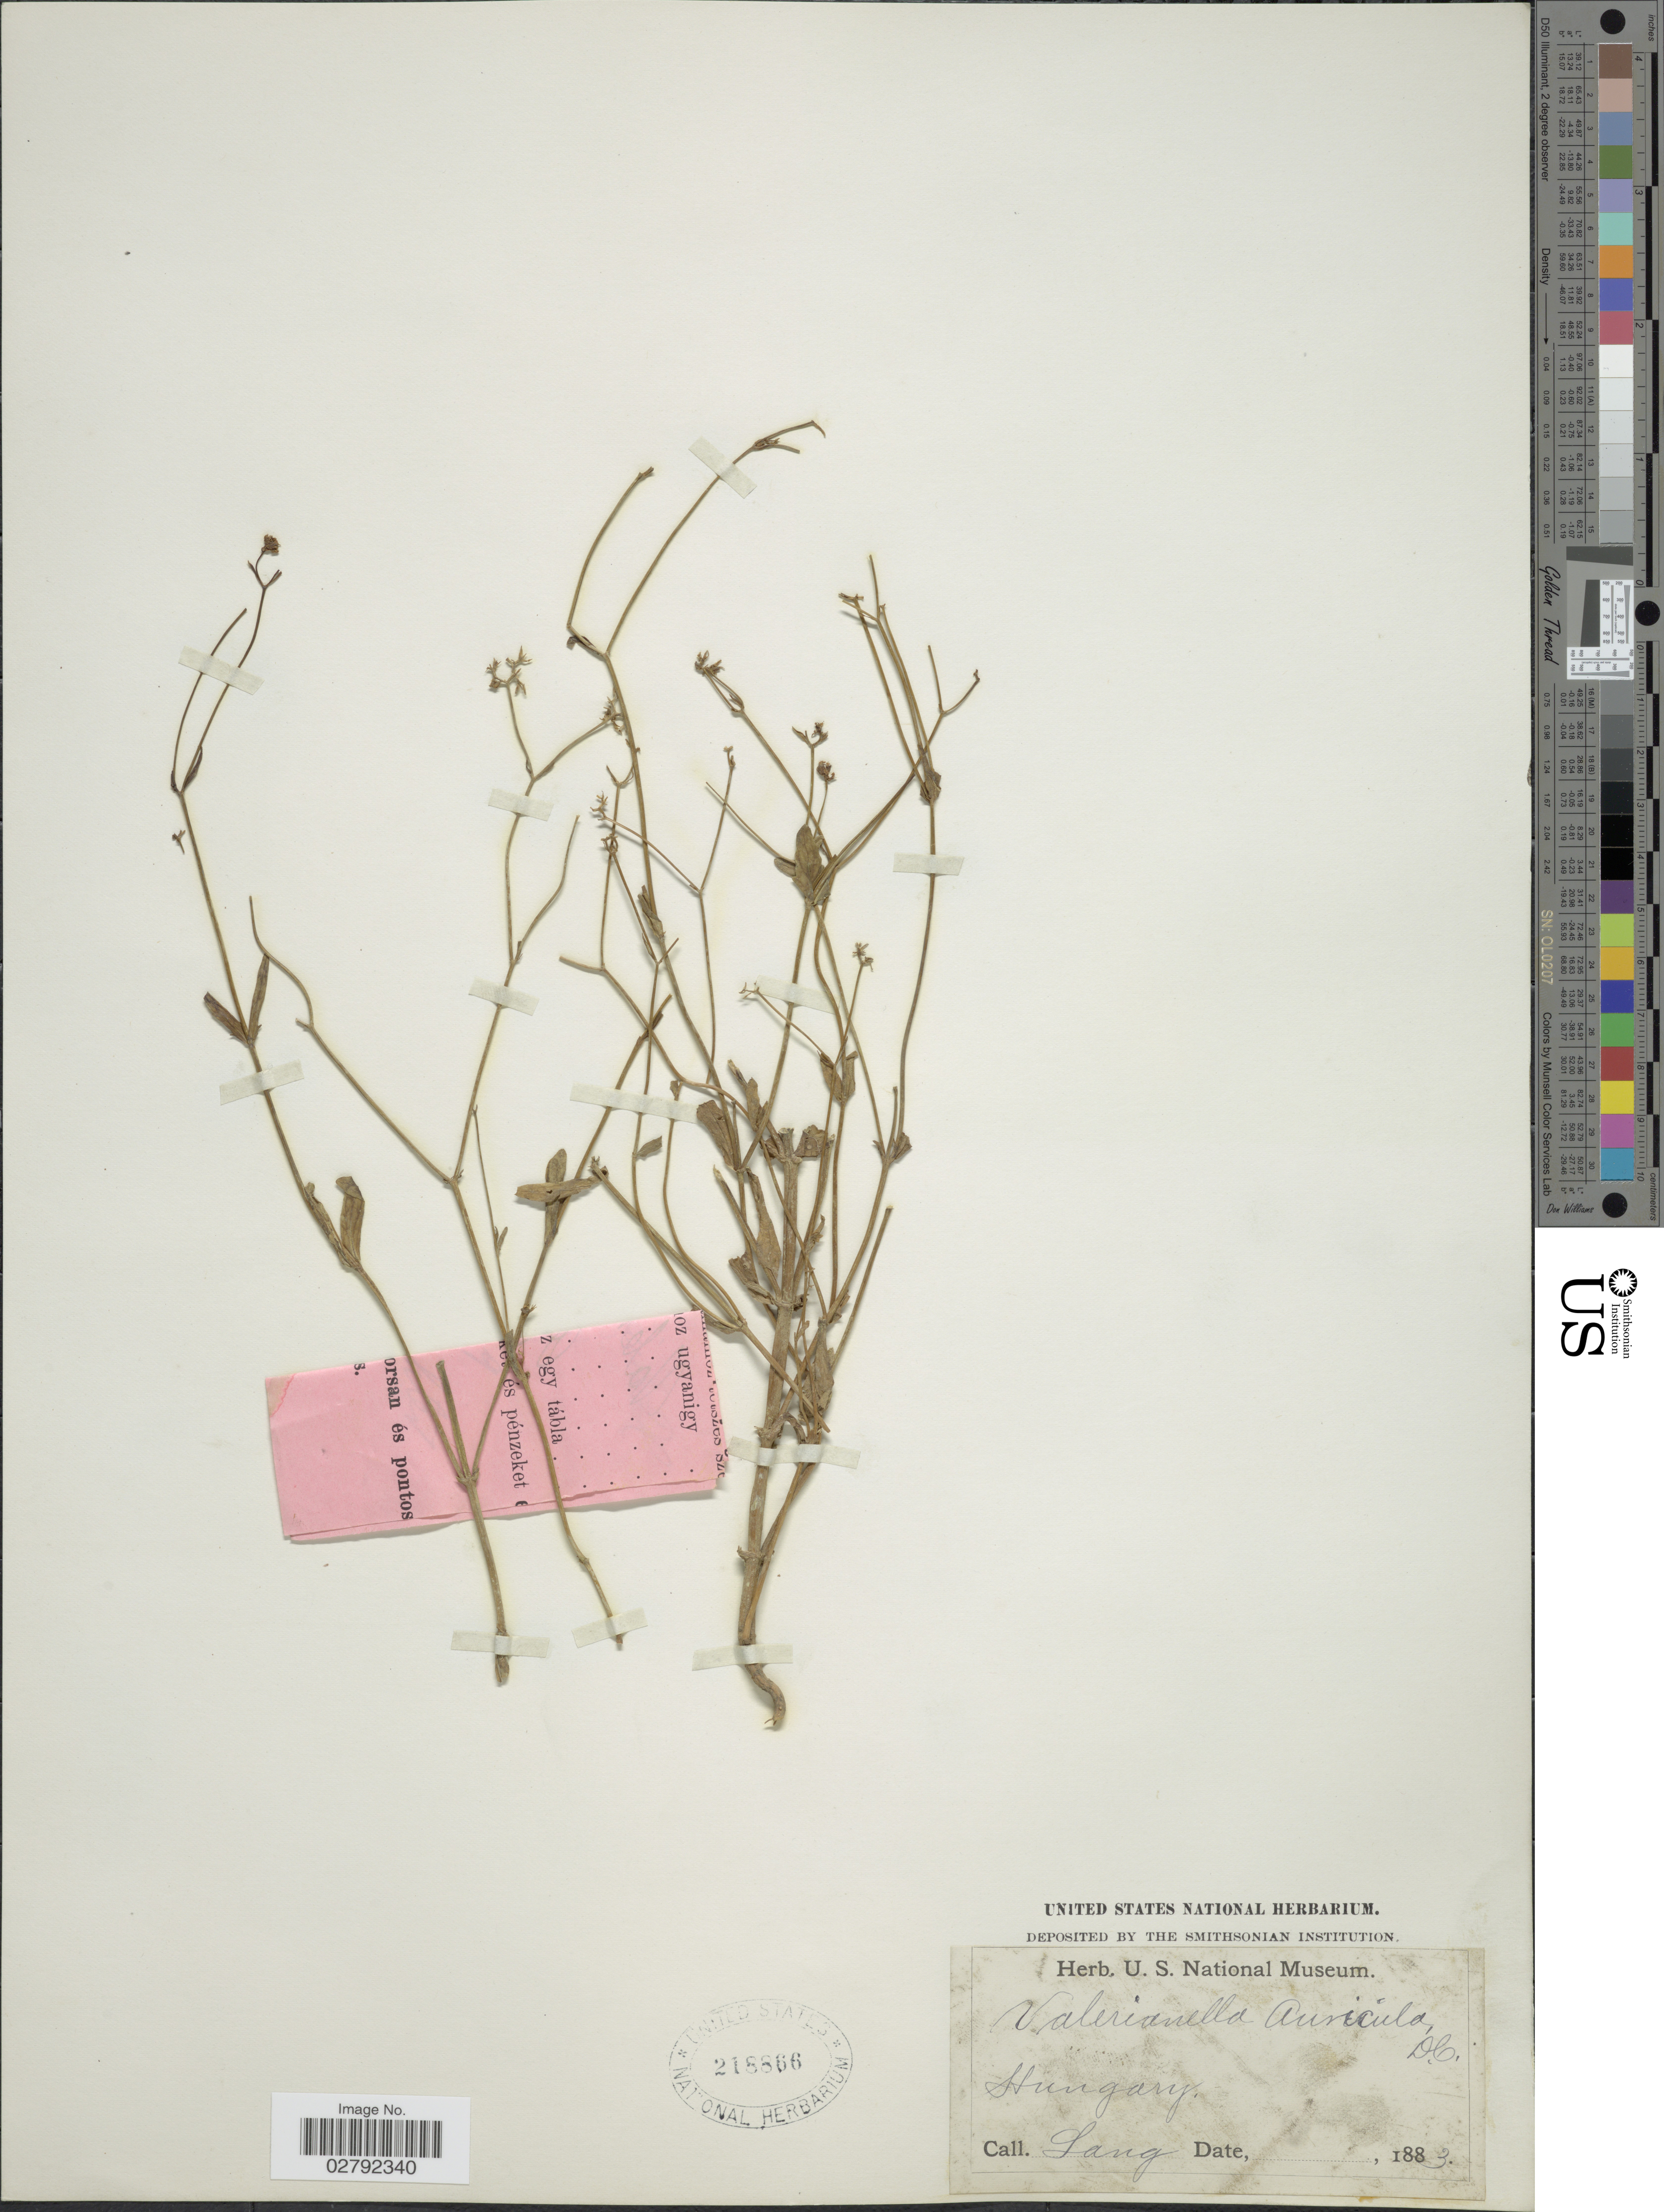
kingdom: Plantae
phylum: Tracheophyta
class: Magnoliopsida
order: Dipsacales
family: Caprifoliaceae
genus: Valerianella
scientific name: Valerianella auricula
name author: DC.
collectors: -- Lang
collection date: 1883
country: Hungary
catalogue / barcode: US 218866